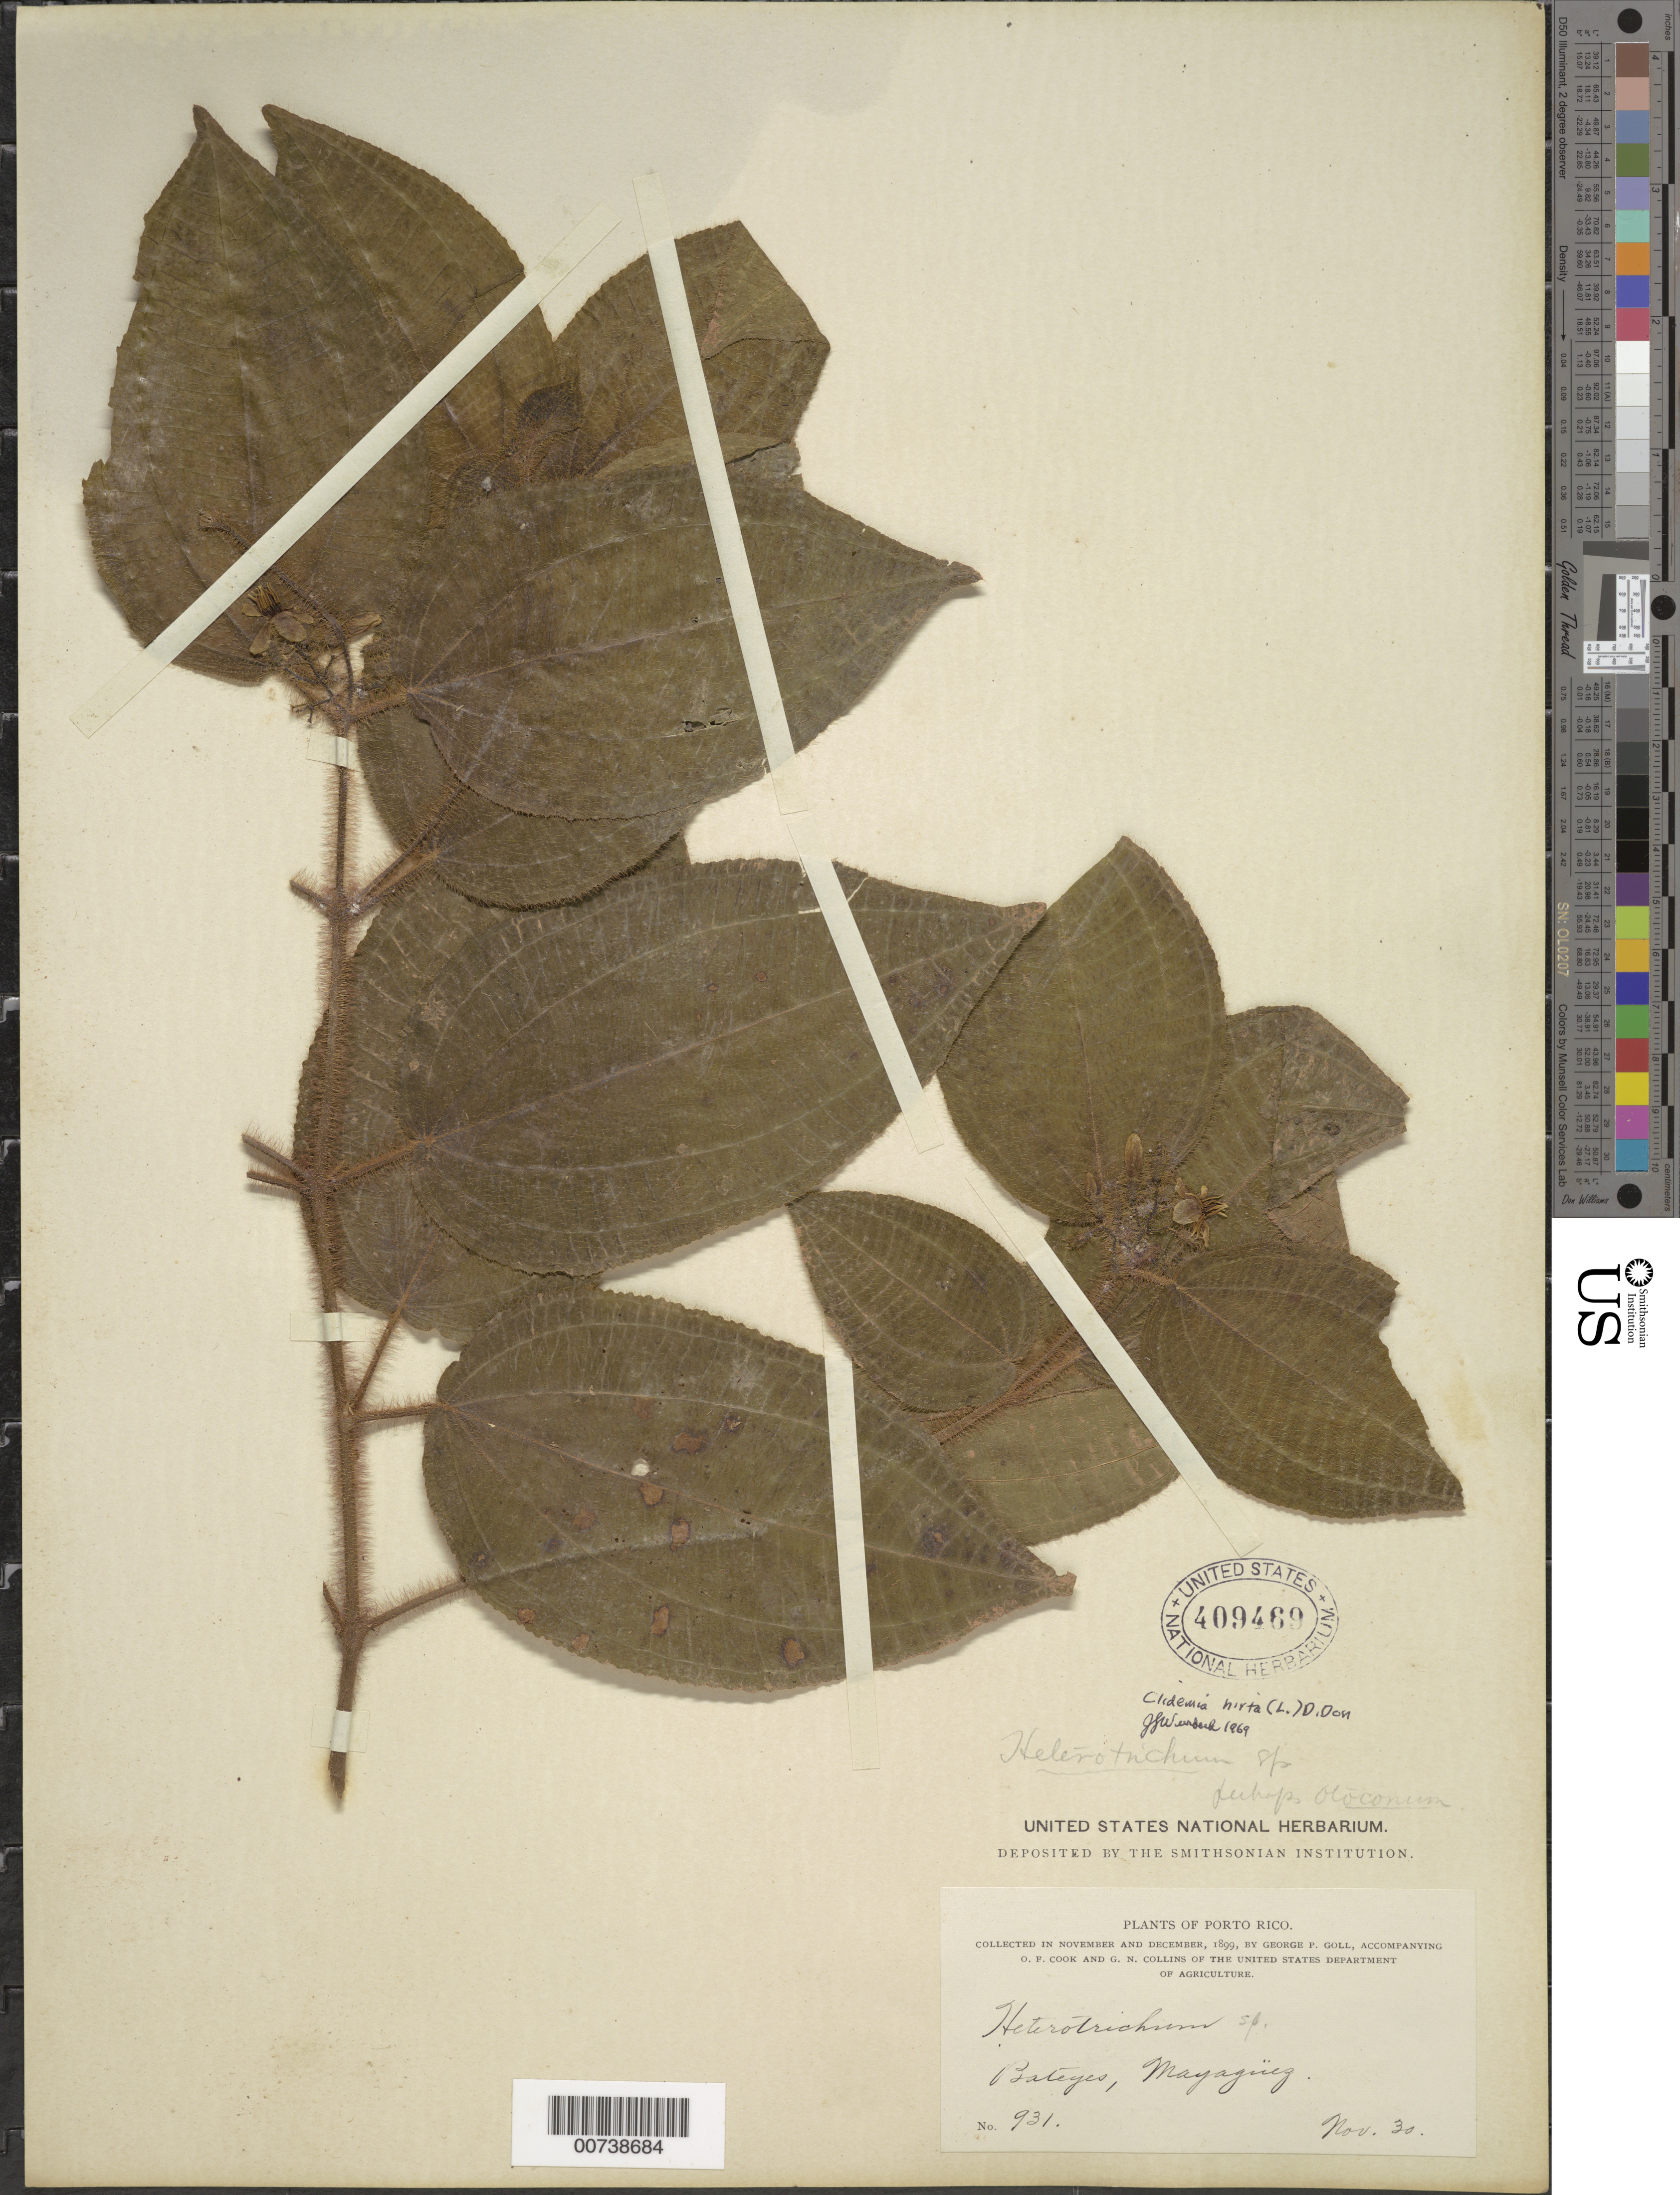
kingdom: Plantae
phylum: Tracheophyta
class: Magnoliopsida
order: Myrtales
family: Melastomataceae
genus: Clidemia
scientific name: Clidemia hirta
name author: (L.) D. Don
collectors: G. Goll, O. F. Cook & G. N. Collins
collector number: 931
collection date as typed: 30 Nov 1899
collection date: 1899-11-30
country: Puerto Rico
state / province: Mayagüez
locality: Bateyes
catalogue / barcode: US 409469